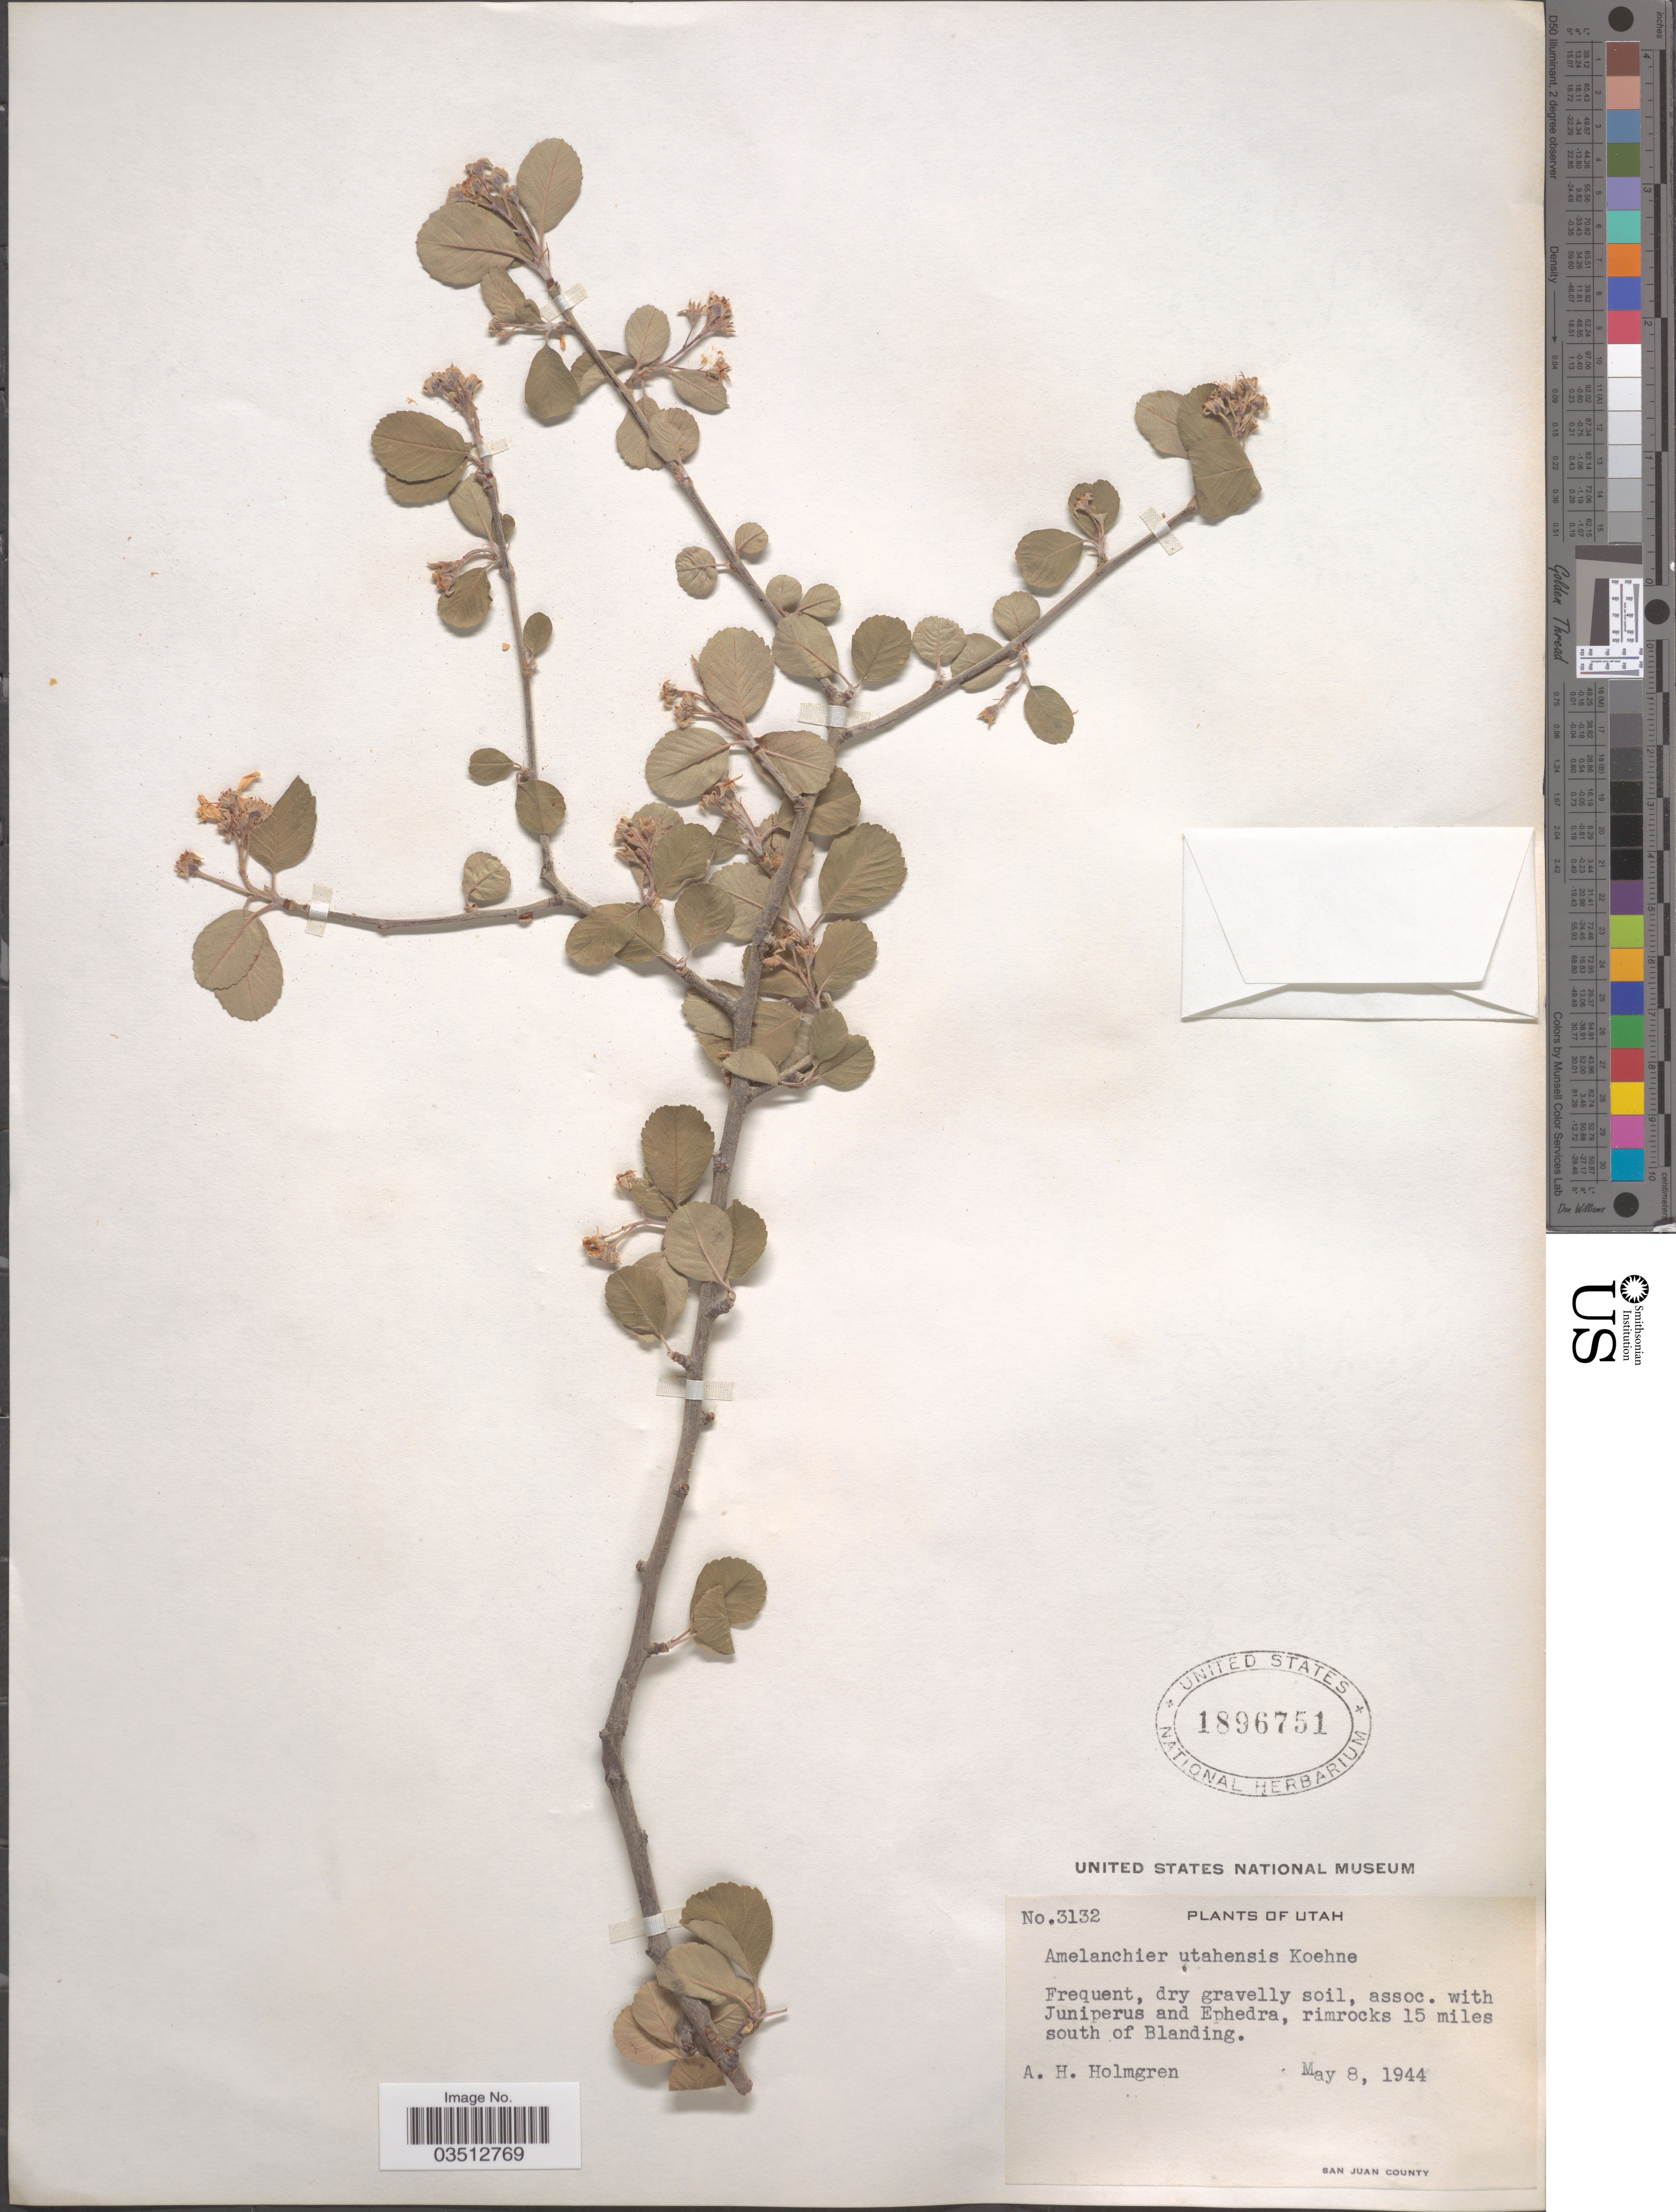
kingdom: Plantae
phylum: Tracheophyta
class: Magnoliopsida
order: Rosales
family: Rosaceae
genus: Amelanchier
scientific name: Amelanchier utahensis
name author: Koehne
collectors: A. H. Holmgren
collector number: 3132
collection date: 1944-05-08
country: United States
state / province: Utah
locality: Rimrocks 15 miles south of Blanding. San Juan County.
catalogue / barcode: US 1896751